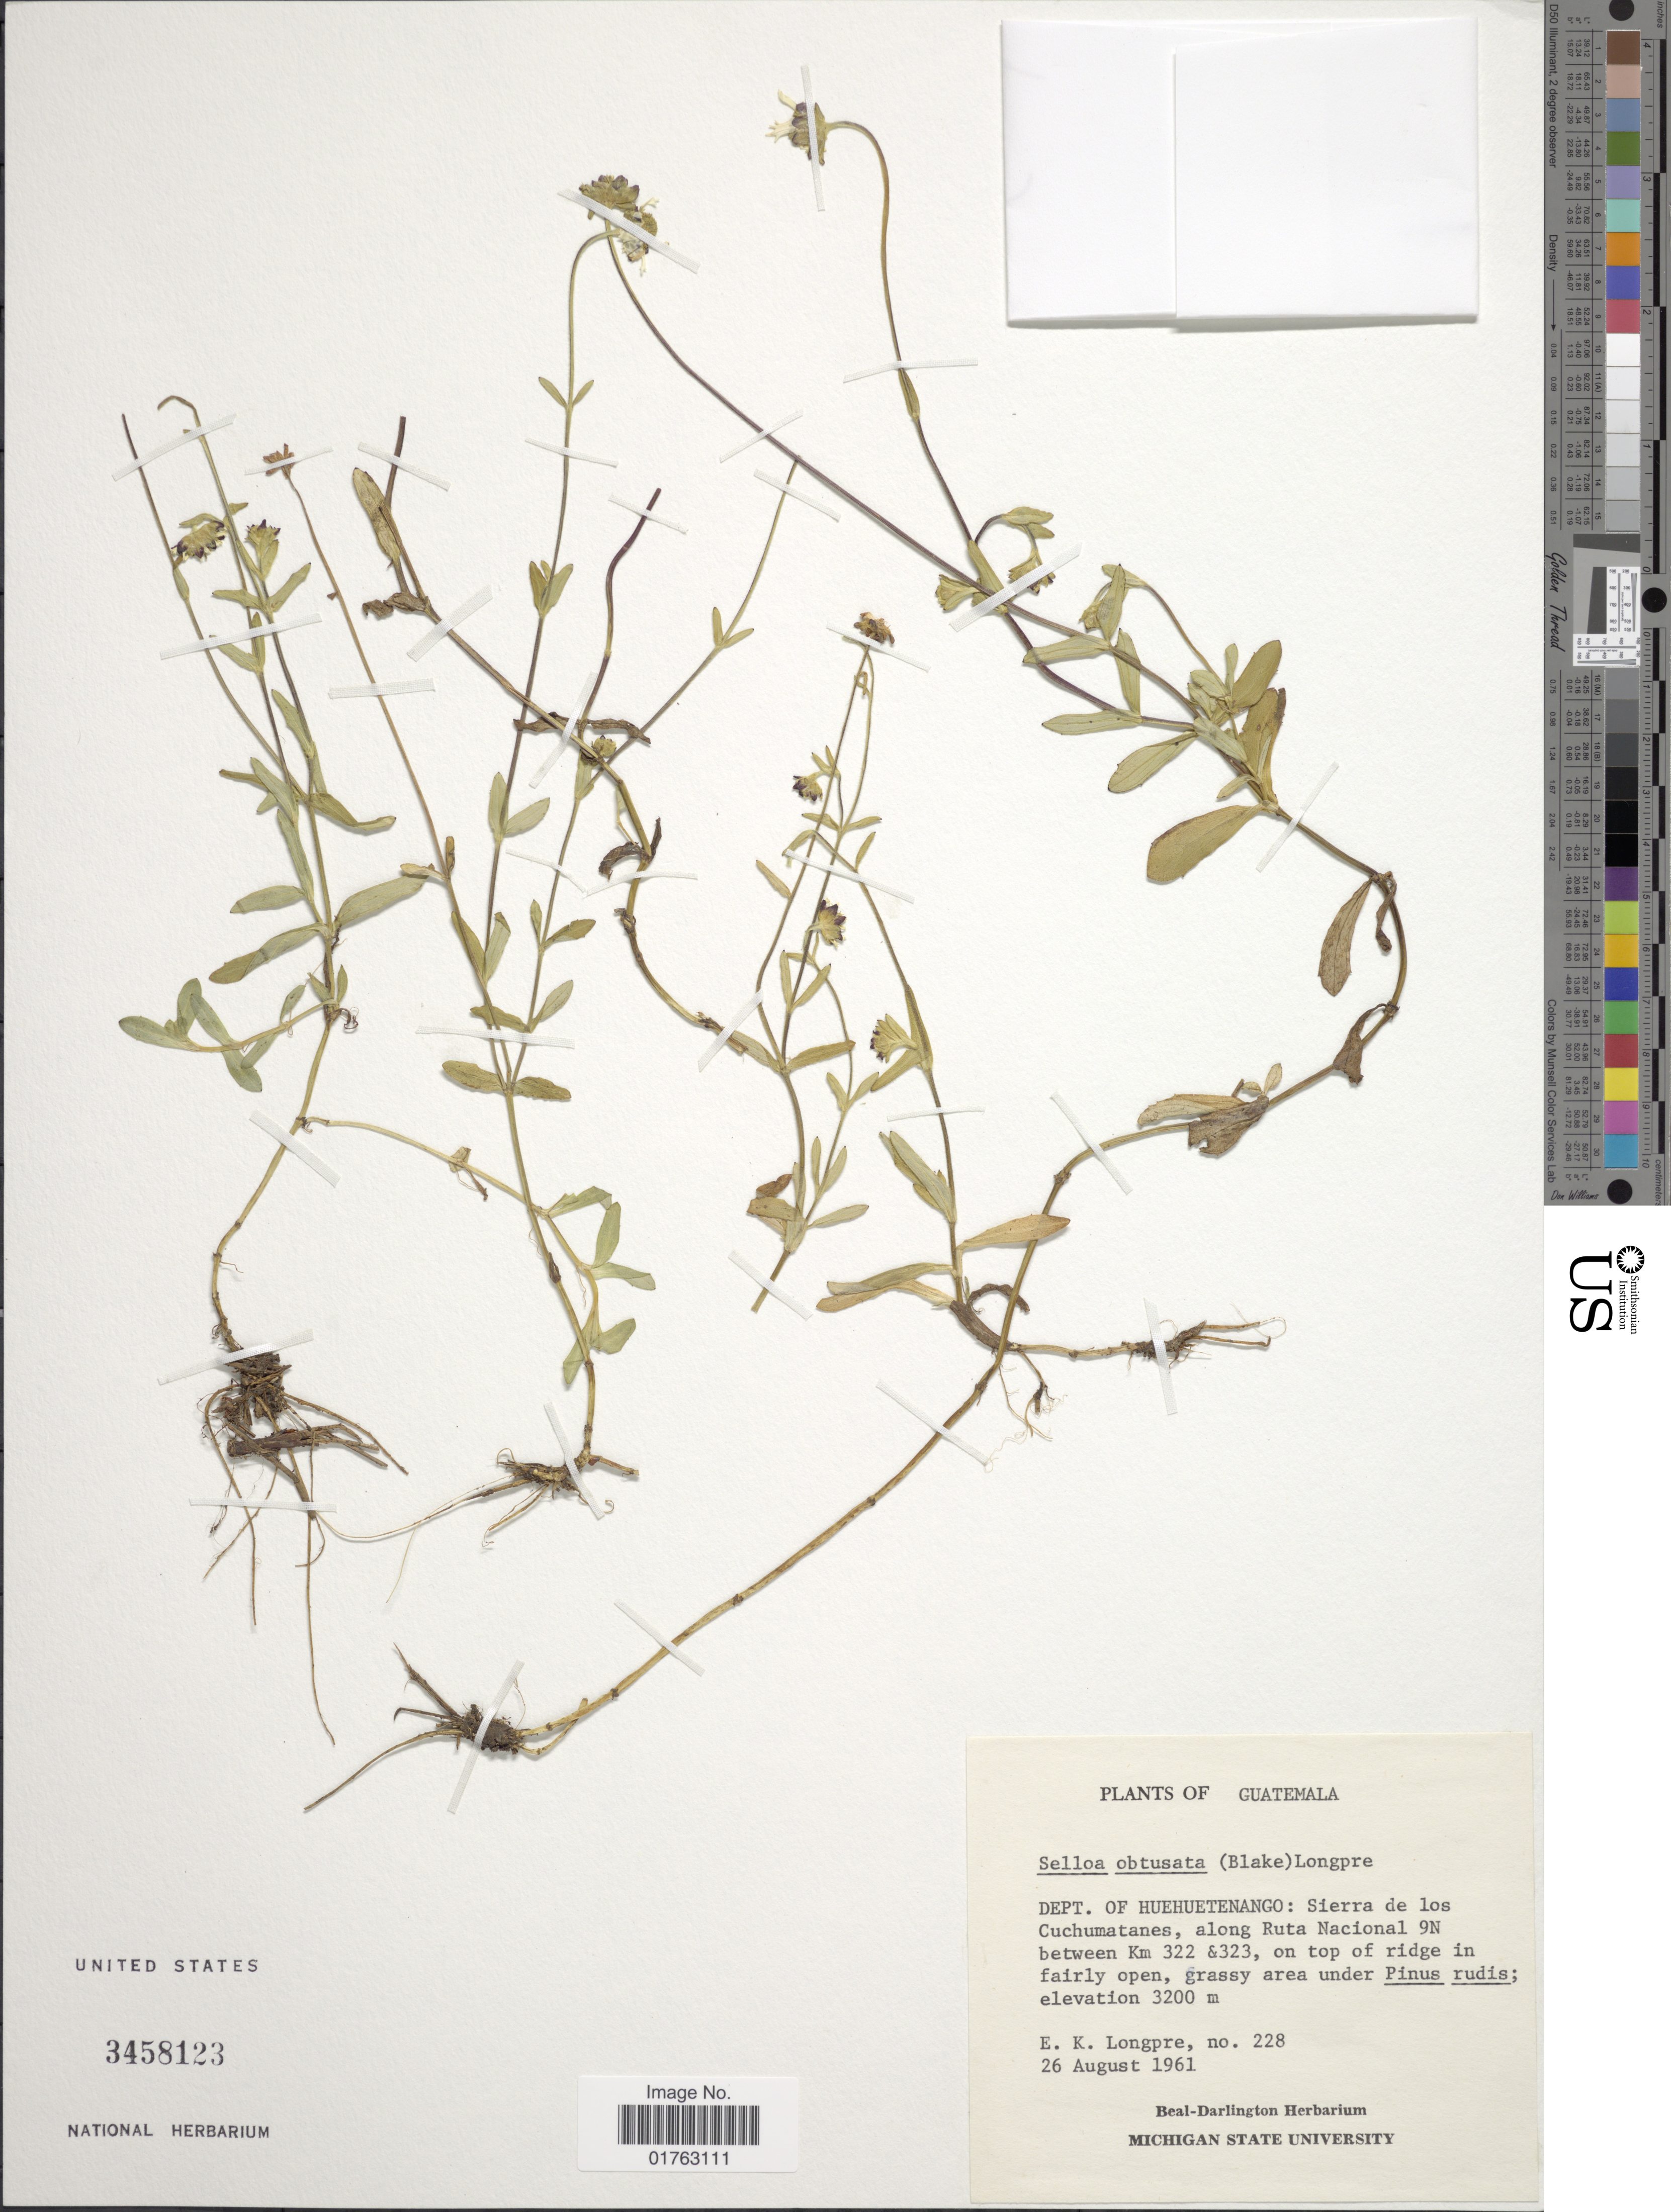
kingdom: Plantae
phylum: Tracheophyta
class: Magnoliopsida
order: Asterales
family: Asteraceae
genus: Sabazia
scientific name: Sabazia obtusata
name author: S.F. Blake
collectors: E. Longpre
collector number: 228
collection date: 1961-08-26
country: Guatemala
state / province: Huehuetenango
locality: Dept. Huehuetenango: Sierra de los Cuchumatanes, along Ruta Nacional 9 N between Km 322 & 323 on top of ridge in fairly open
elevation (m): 3200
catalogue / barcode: US 3458123